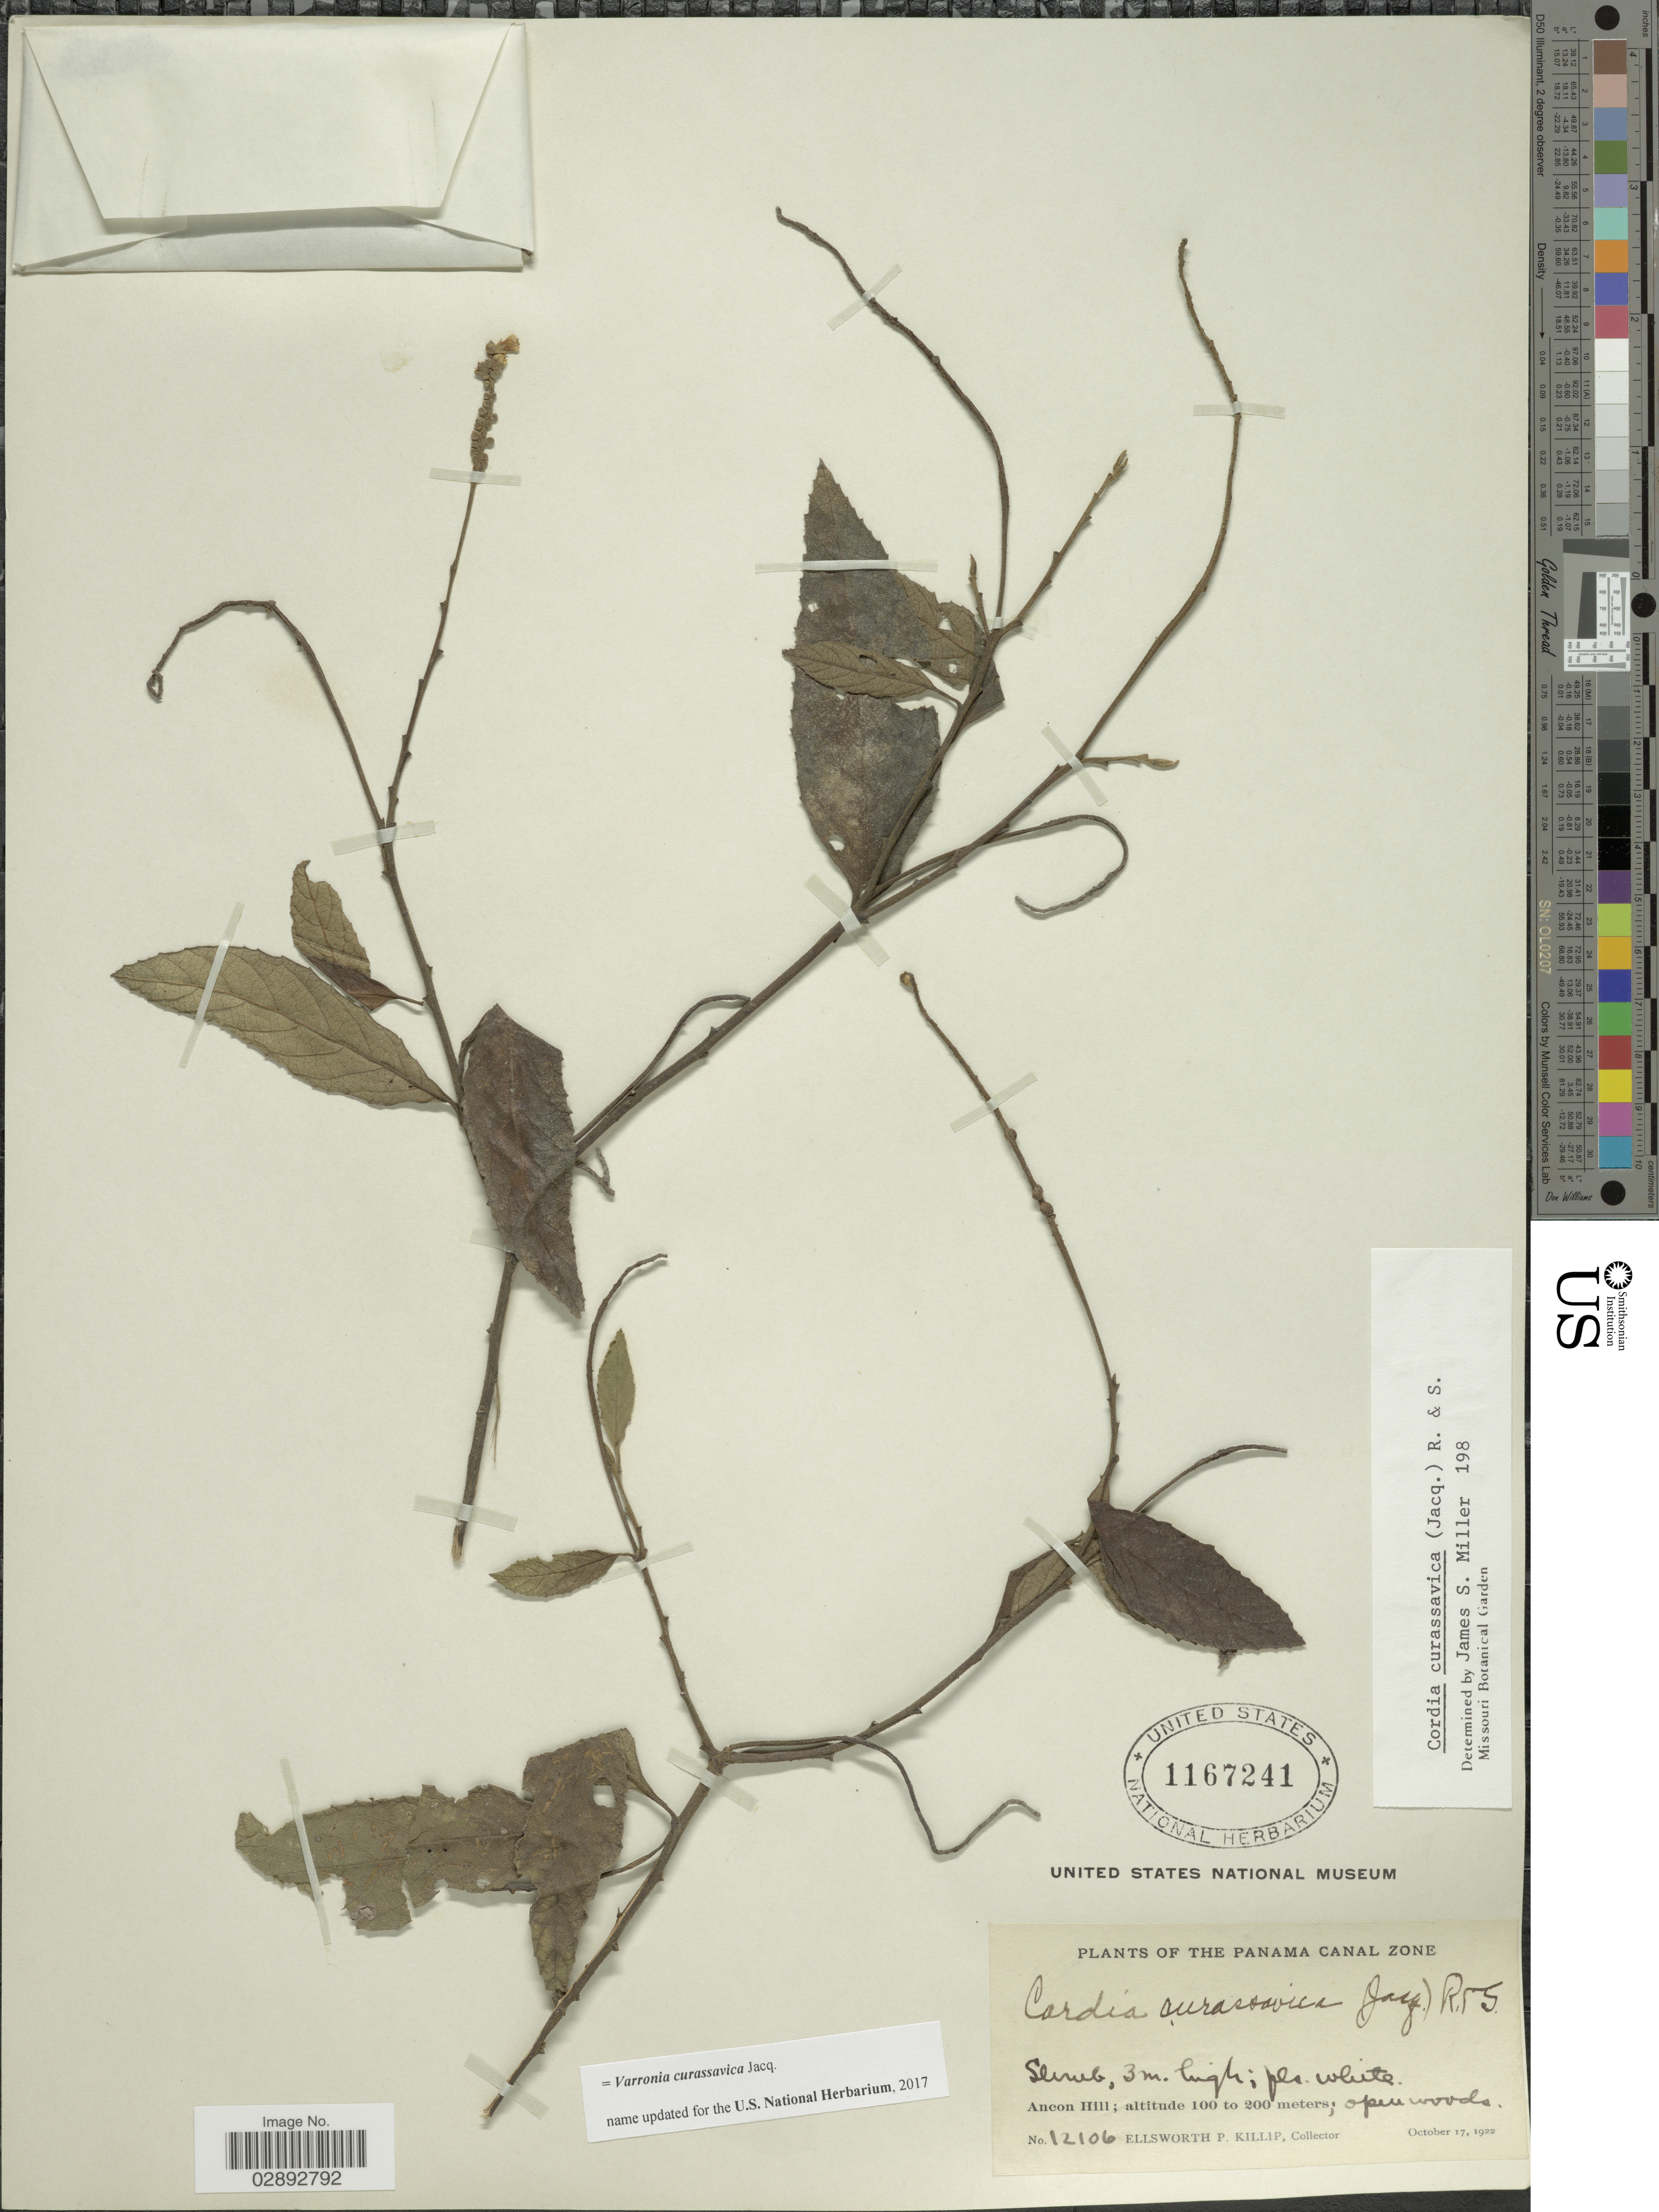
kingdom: Plantae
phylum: Tracheophyta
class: Magnoliopsida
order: Boraginales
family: Cordiaceae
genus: Varronia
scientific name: Varronia curassavica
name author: Jacq.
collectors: E. P. Killip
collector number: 12106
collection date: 1922-10-17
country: Panama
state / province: Colón / Panamá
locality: Canal Zone. Ancon Hill.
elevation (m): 100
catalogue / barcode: US 1167241